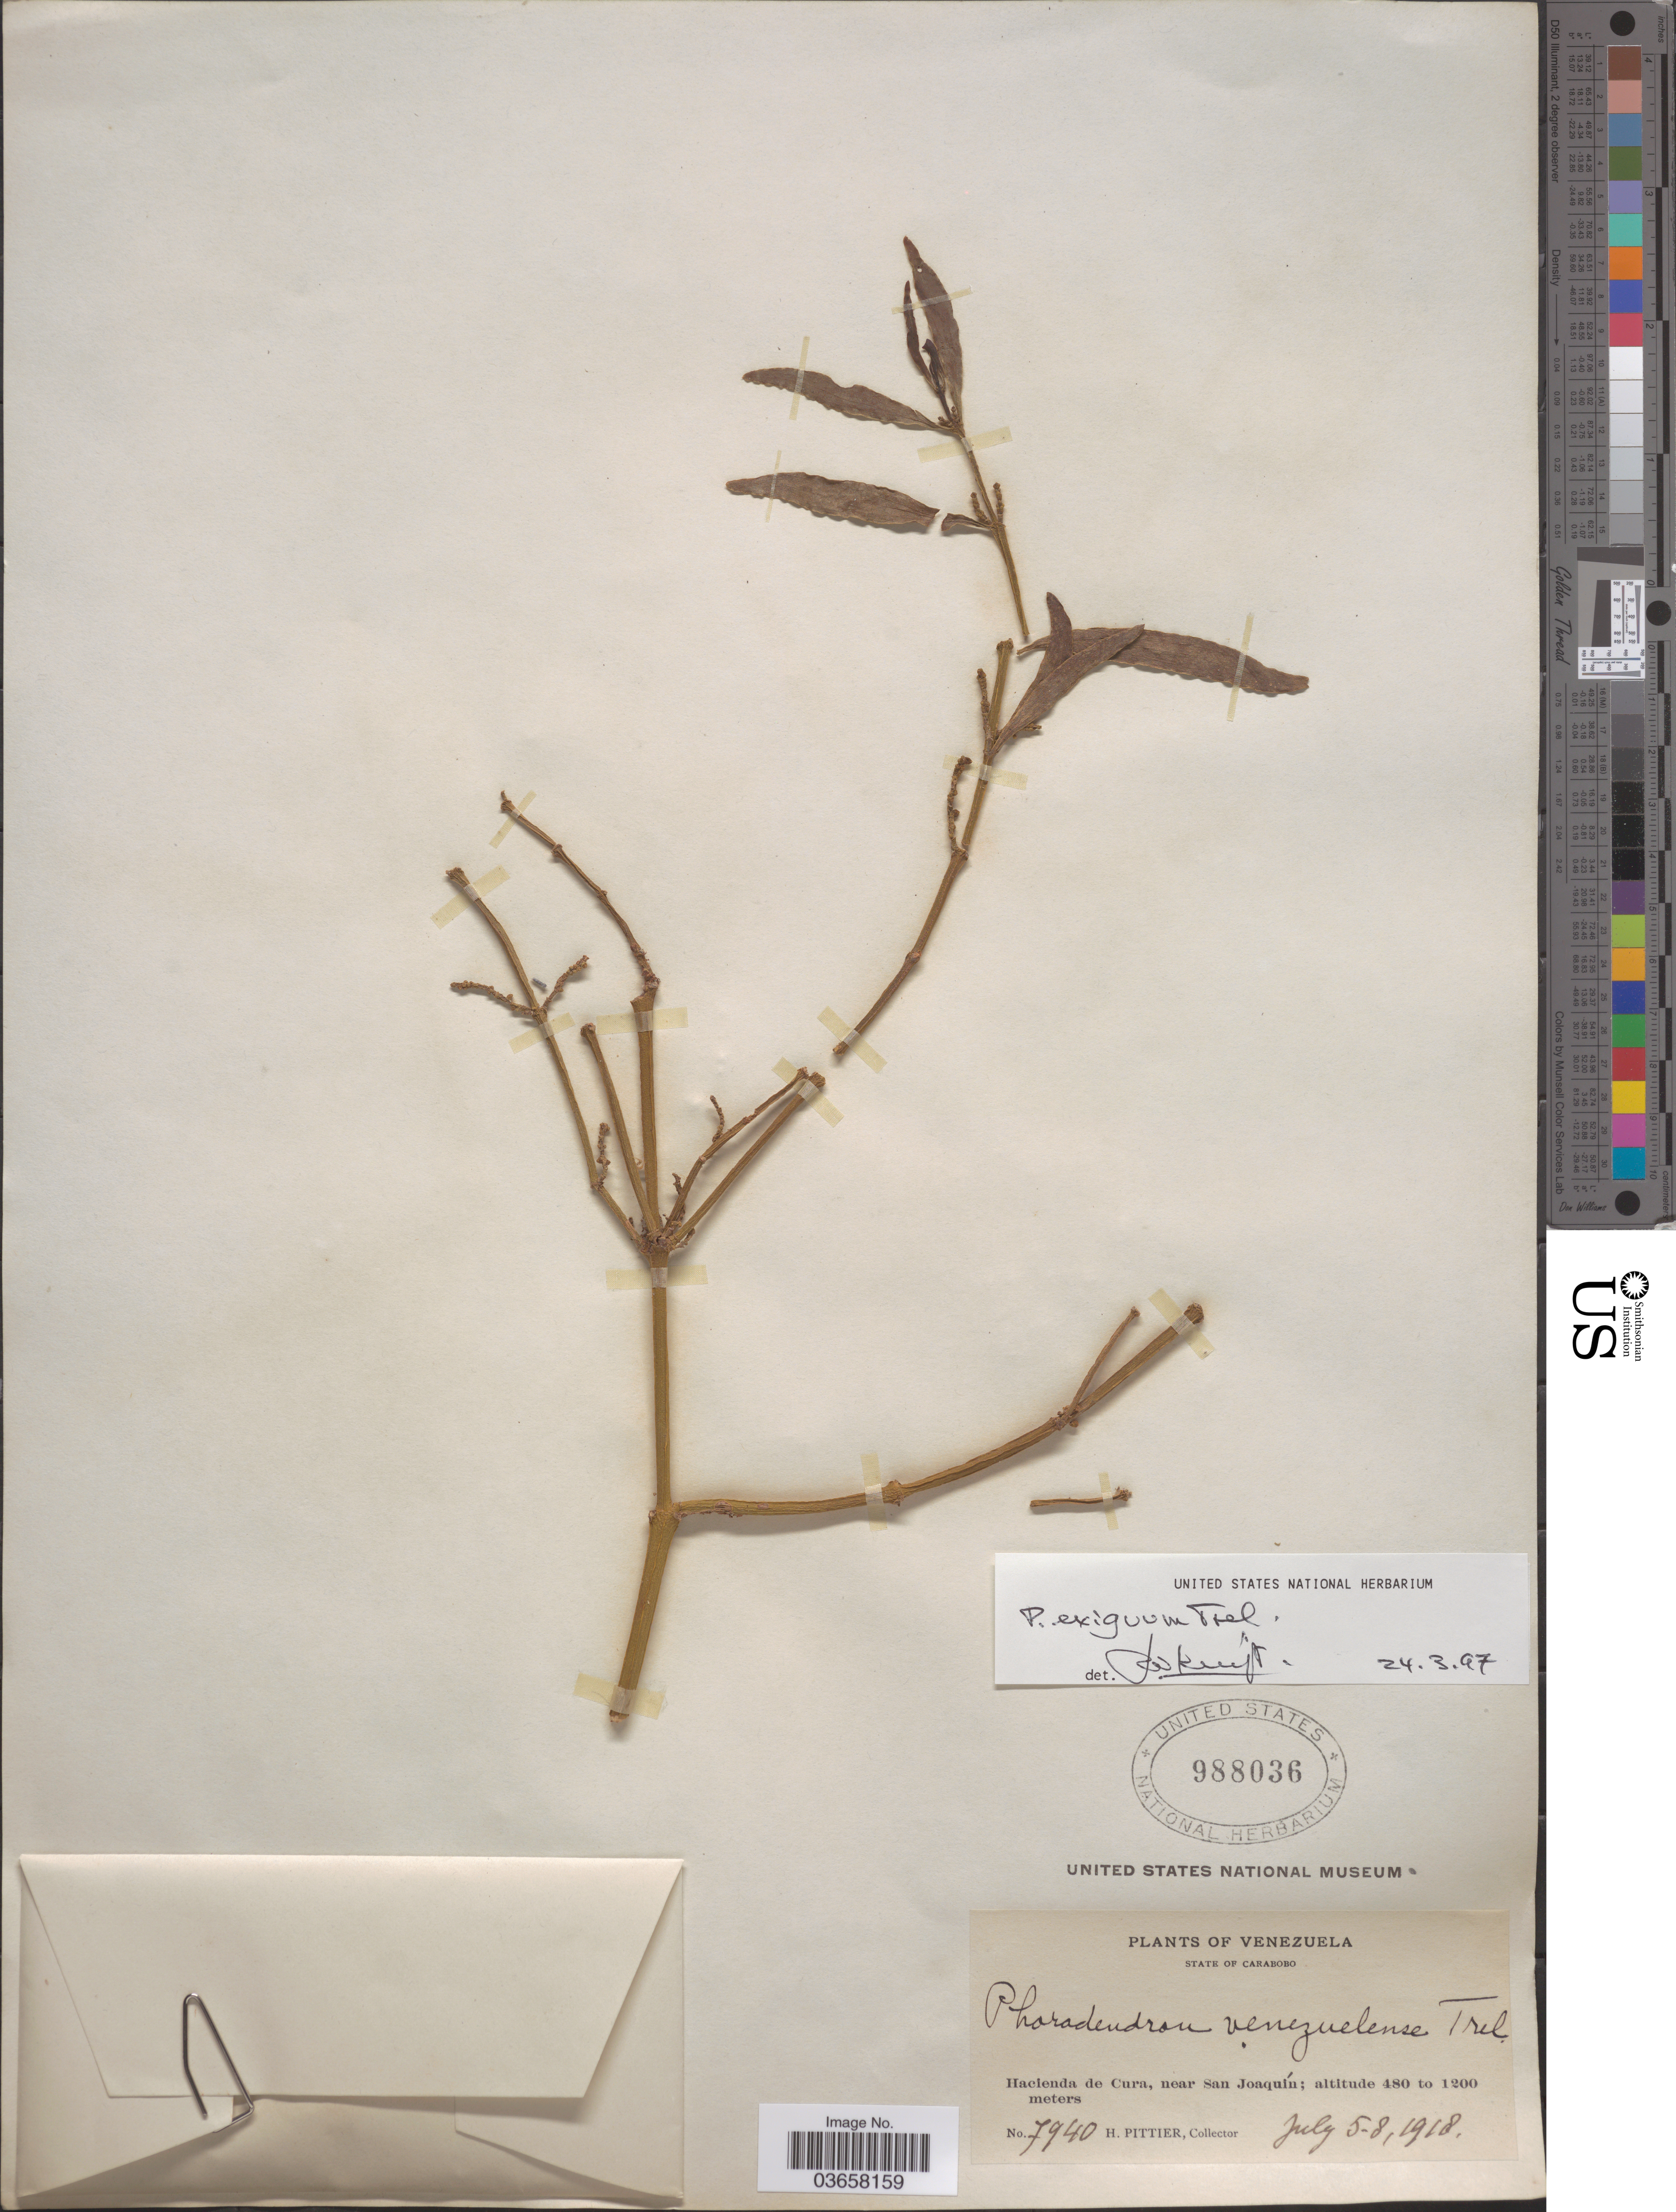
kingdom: Plantae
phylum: Tracheophyta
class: Magnoliopsida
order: Santalales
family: Viscaceae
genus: Phoradendron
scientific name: Phoradendron exiguum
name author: Trel.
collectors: H. F. Pittier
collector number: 7940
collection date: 1918-07-05/1918-07-08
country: Venezuela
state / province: Carabobo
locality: Hacienda de Cura, near San Joaquín.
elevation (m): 480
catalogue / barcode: US 988036